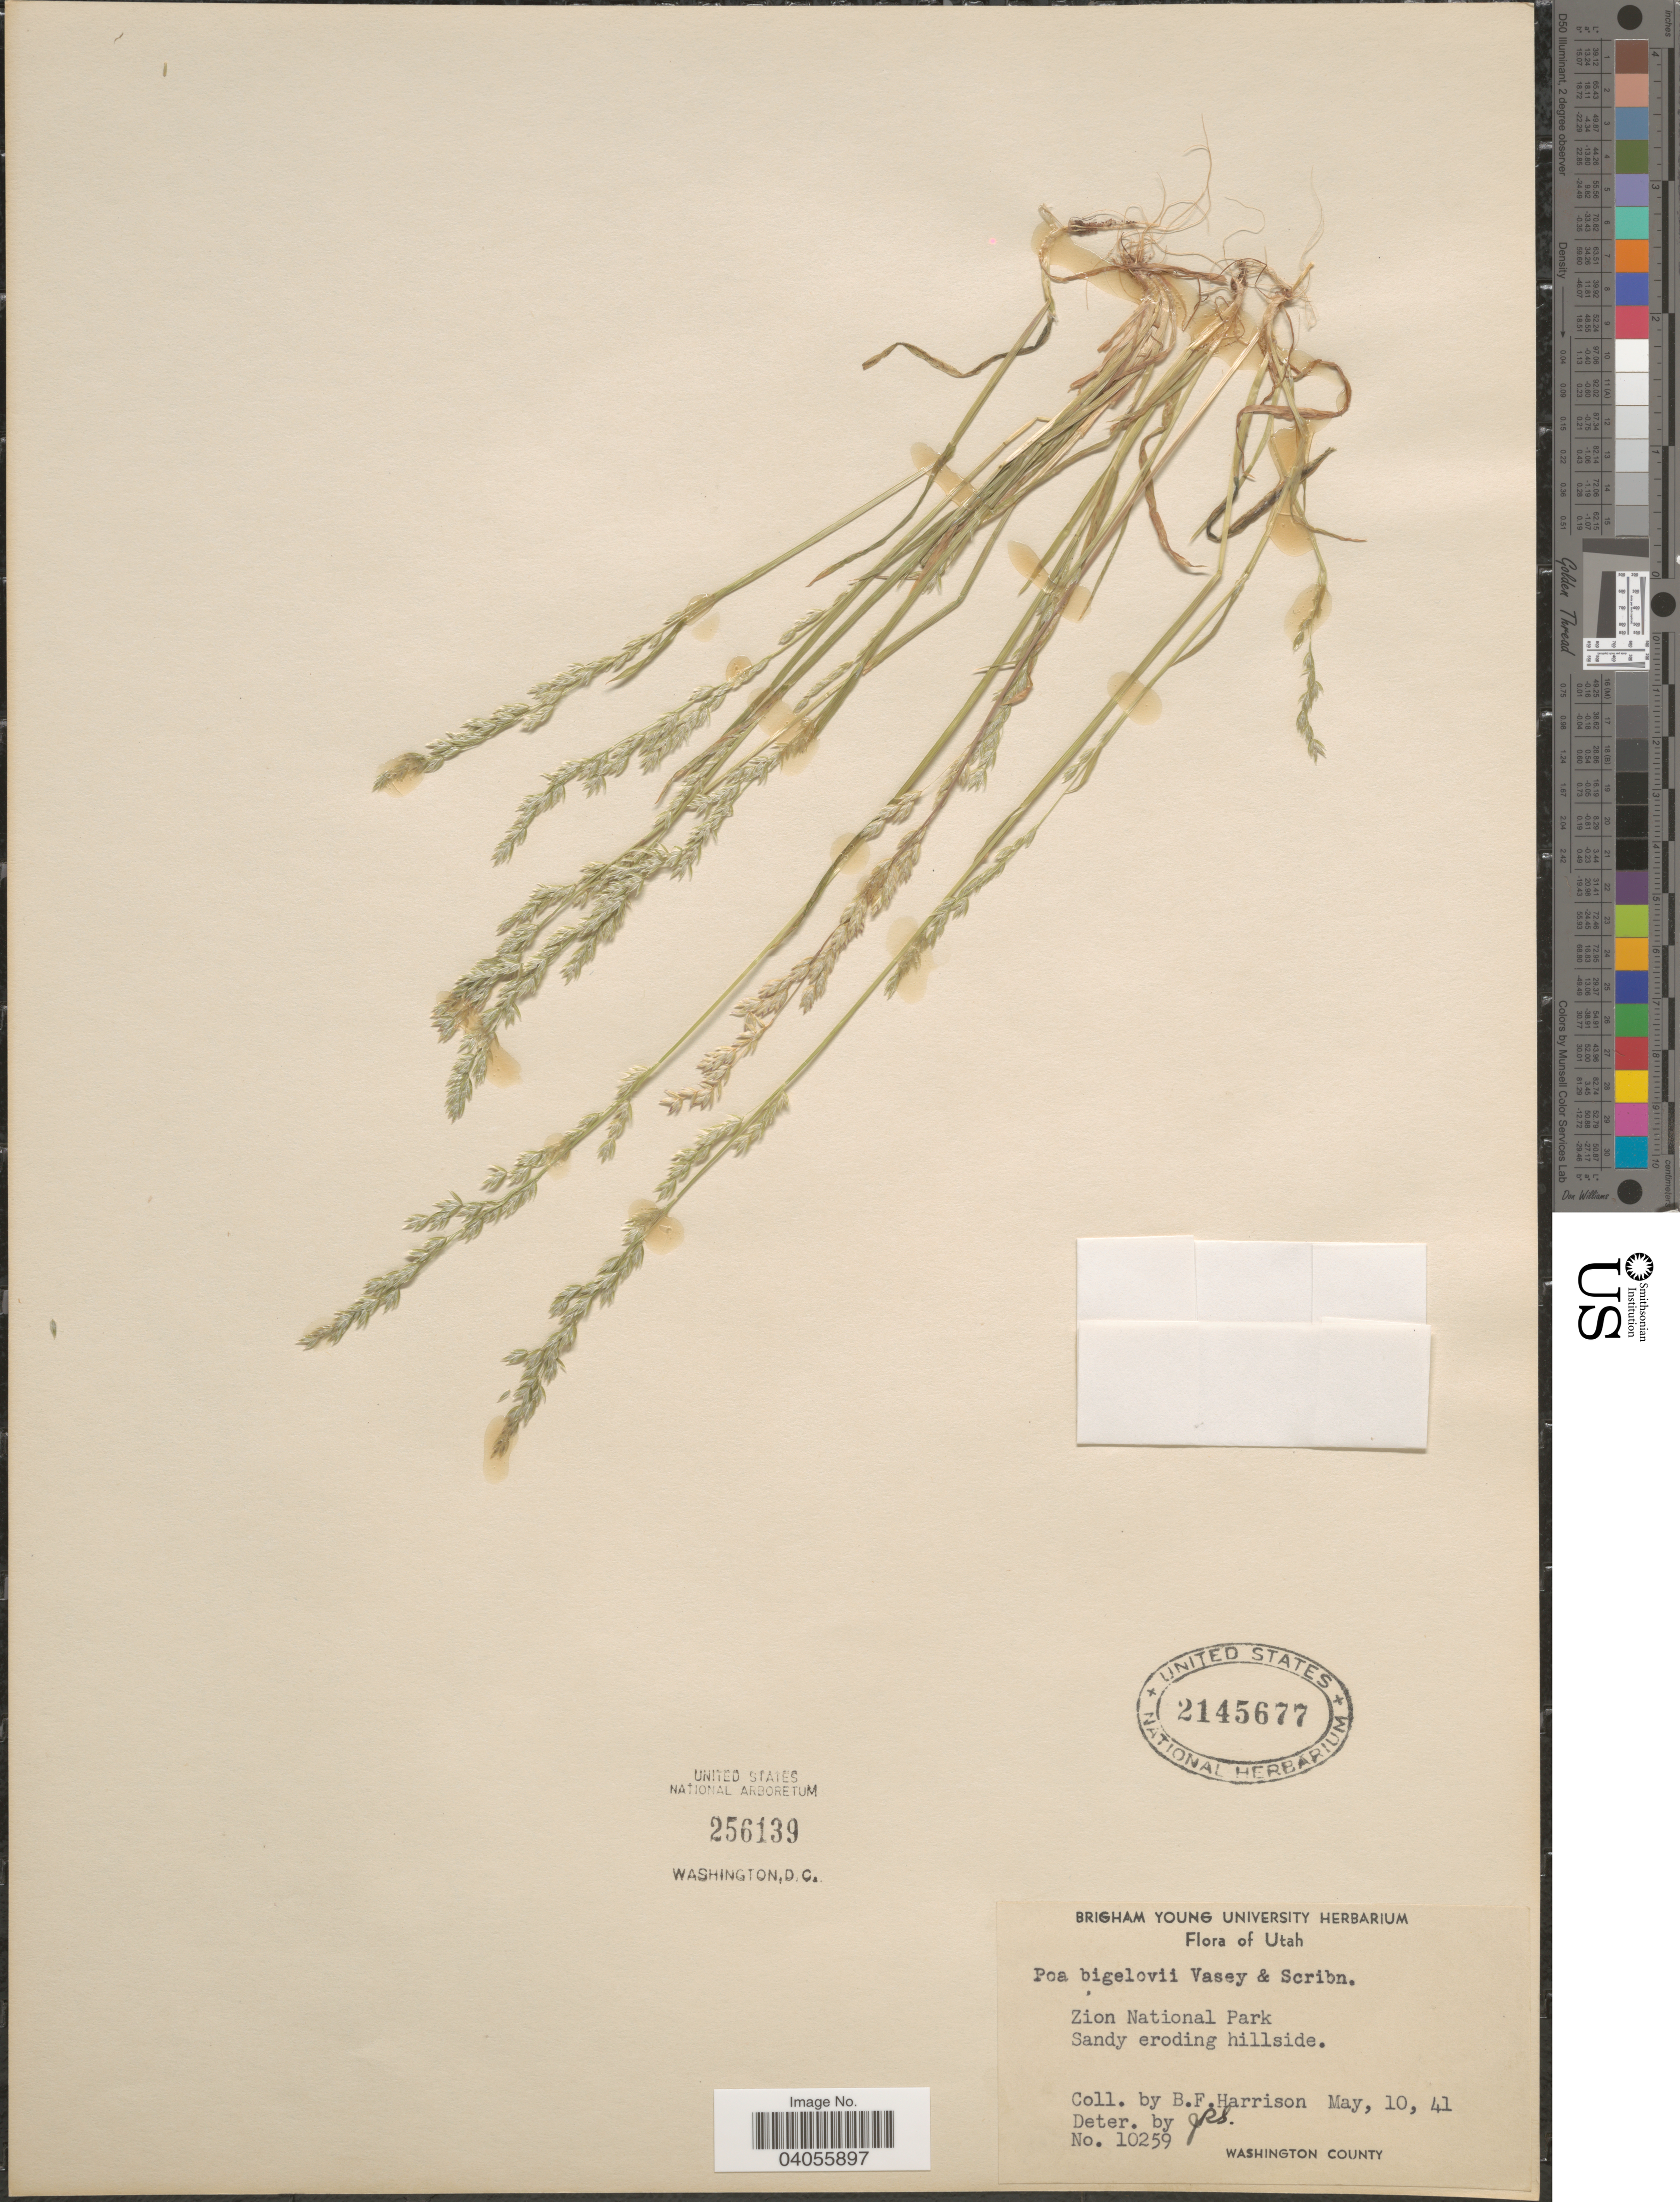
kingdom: Plantae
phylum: Tracheophyta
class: Liliopsida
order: Poales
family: Poaceae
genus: Poa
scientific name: Poa bigelovii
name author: Vasey & Scribn.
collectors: B. F. Harrison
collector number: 10259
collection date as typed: Transcribed d/m/y: 10/5/41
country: United States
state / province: Utah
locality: Zion National Park. Sandy eroding hillside. Washington County.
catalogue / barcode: US 2145677